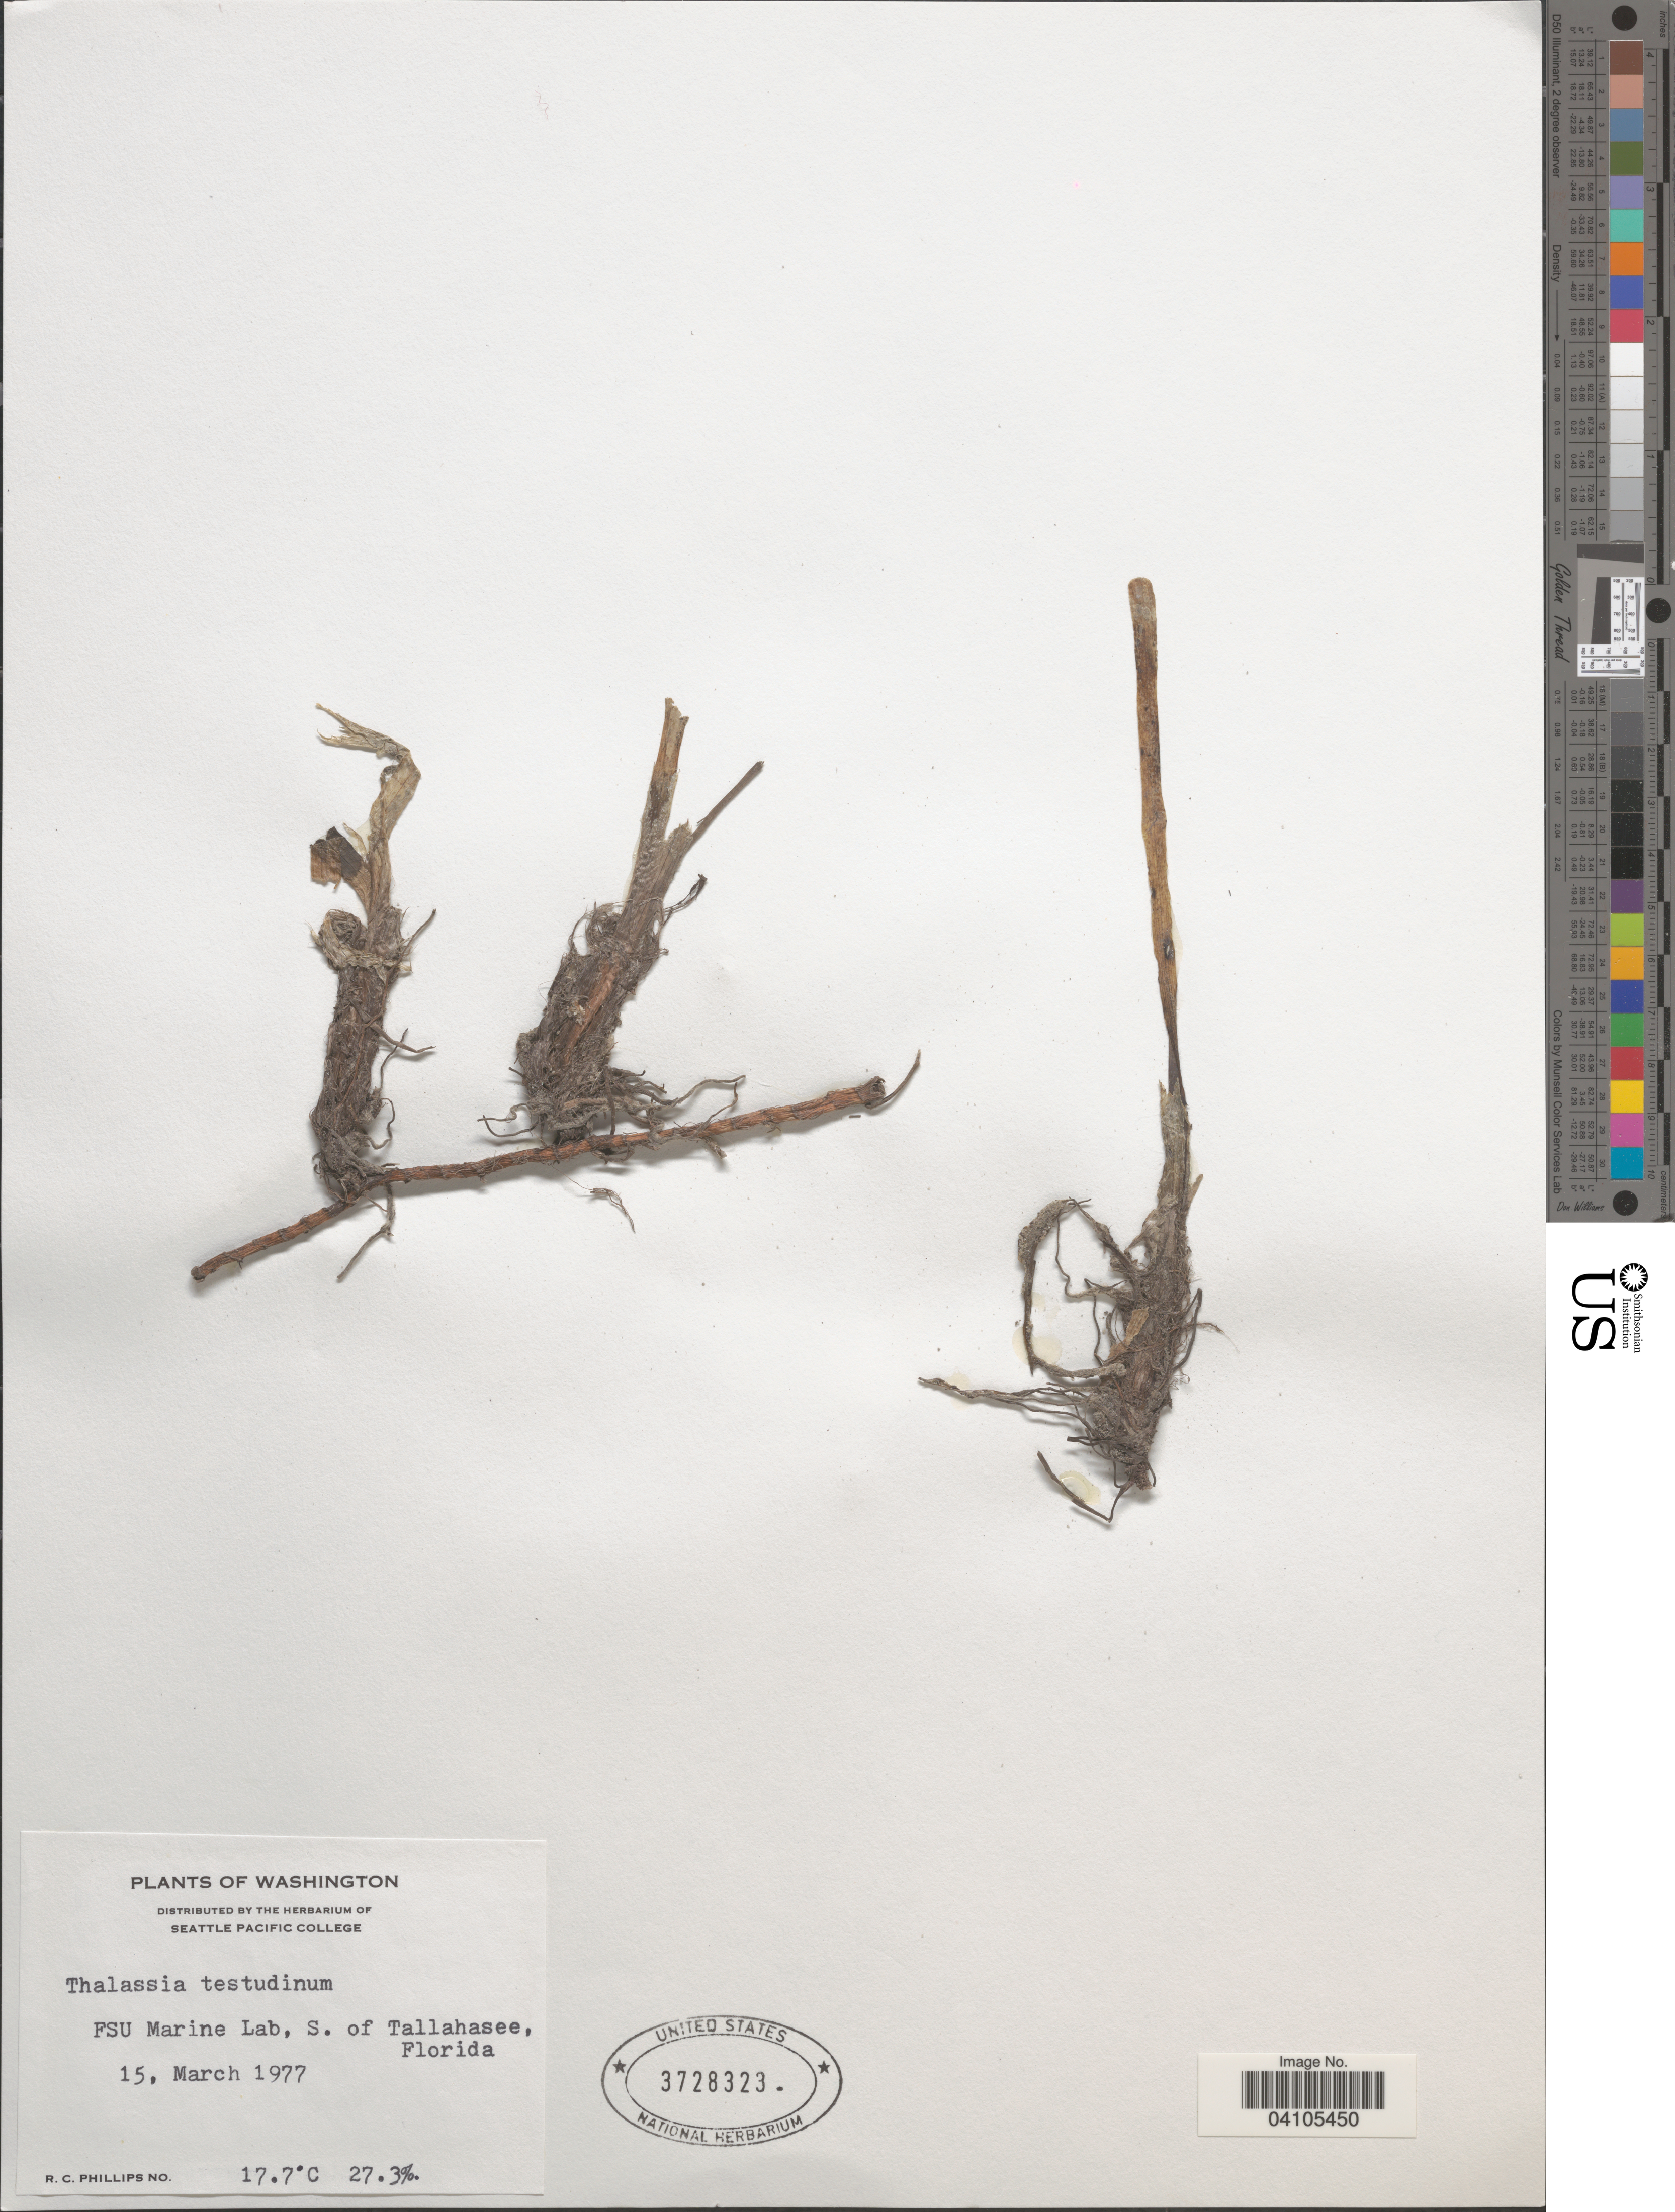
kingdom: Plantae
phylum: Tracheophyta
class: Liliopsida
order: Alismatales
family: Hydrocharitaceae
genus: Thalassia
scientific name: Thalassia testudinum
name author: Banks & Sol. ex K.D. Koenig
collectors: R. C. Phillips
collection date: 1977-03-15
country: United States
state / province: Florida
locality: FSU Marine Lab, S. of Tallahasee.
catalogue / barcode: US 3728323